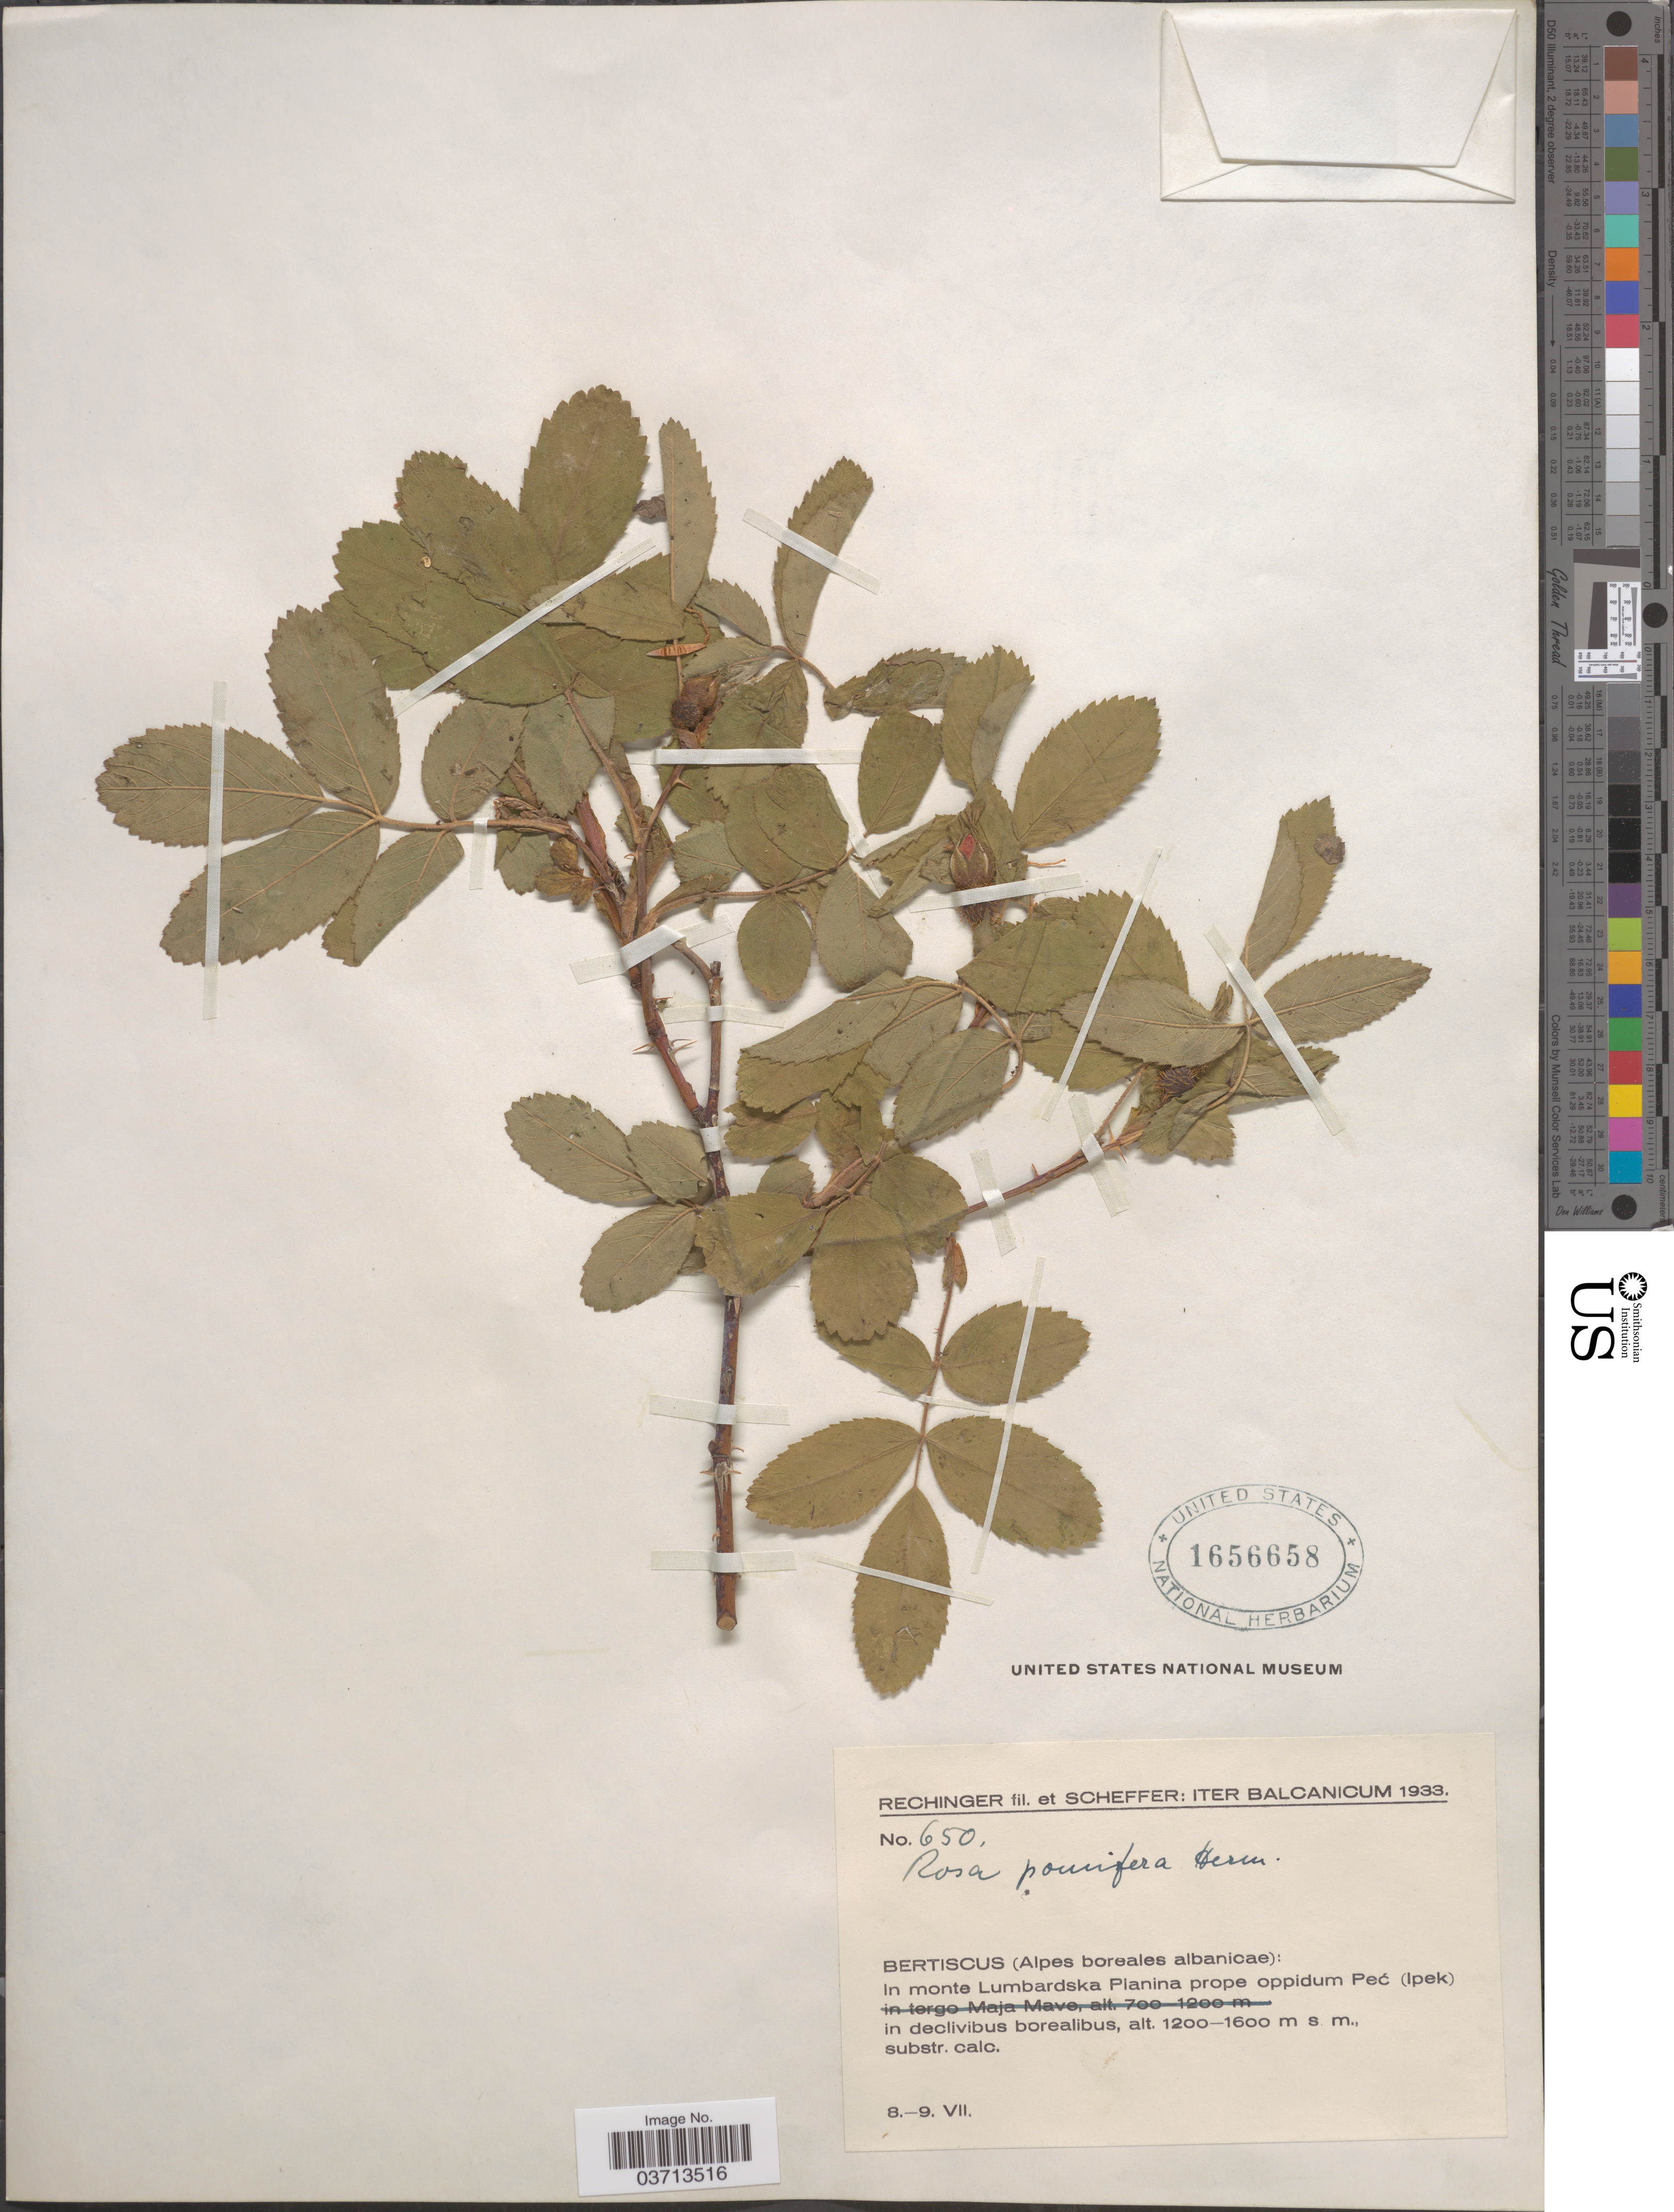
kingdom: Plantae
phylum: Tracheophyta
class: Magnoliopsida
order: Rosales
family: Rosaceae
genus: Rosa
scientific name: Rosa pomifera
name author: R.A.W. Herrm.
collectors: -- Rechinger & Scheffer, --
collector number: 650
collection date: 1933-07-08/1933-07-09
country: Kosovo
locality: Iter Balcanicum. [unsure placement] Bertiscus (Alpes boreales albanicae). In monte Lumbardska Planina prope oppidum Peć (Ipek).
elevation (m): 1200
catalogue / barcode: US 1656658